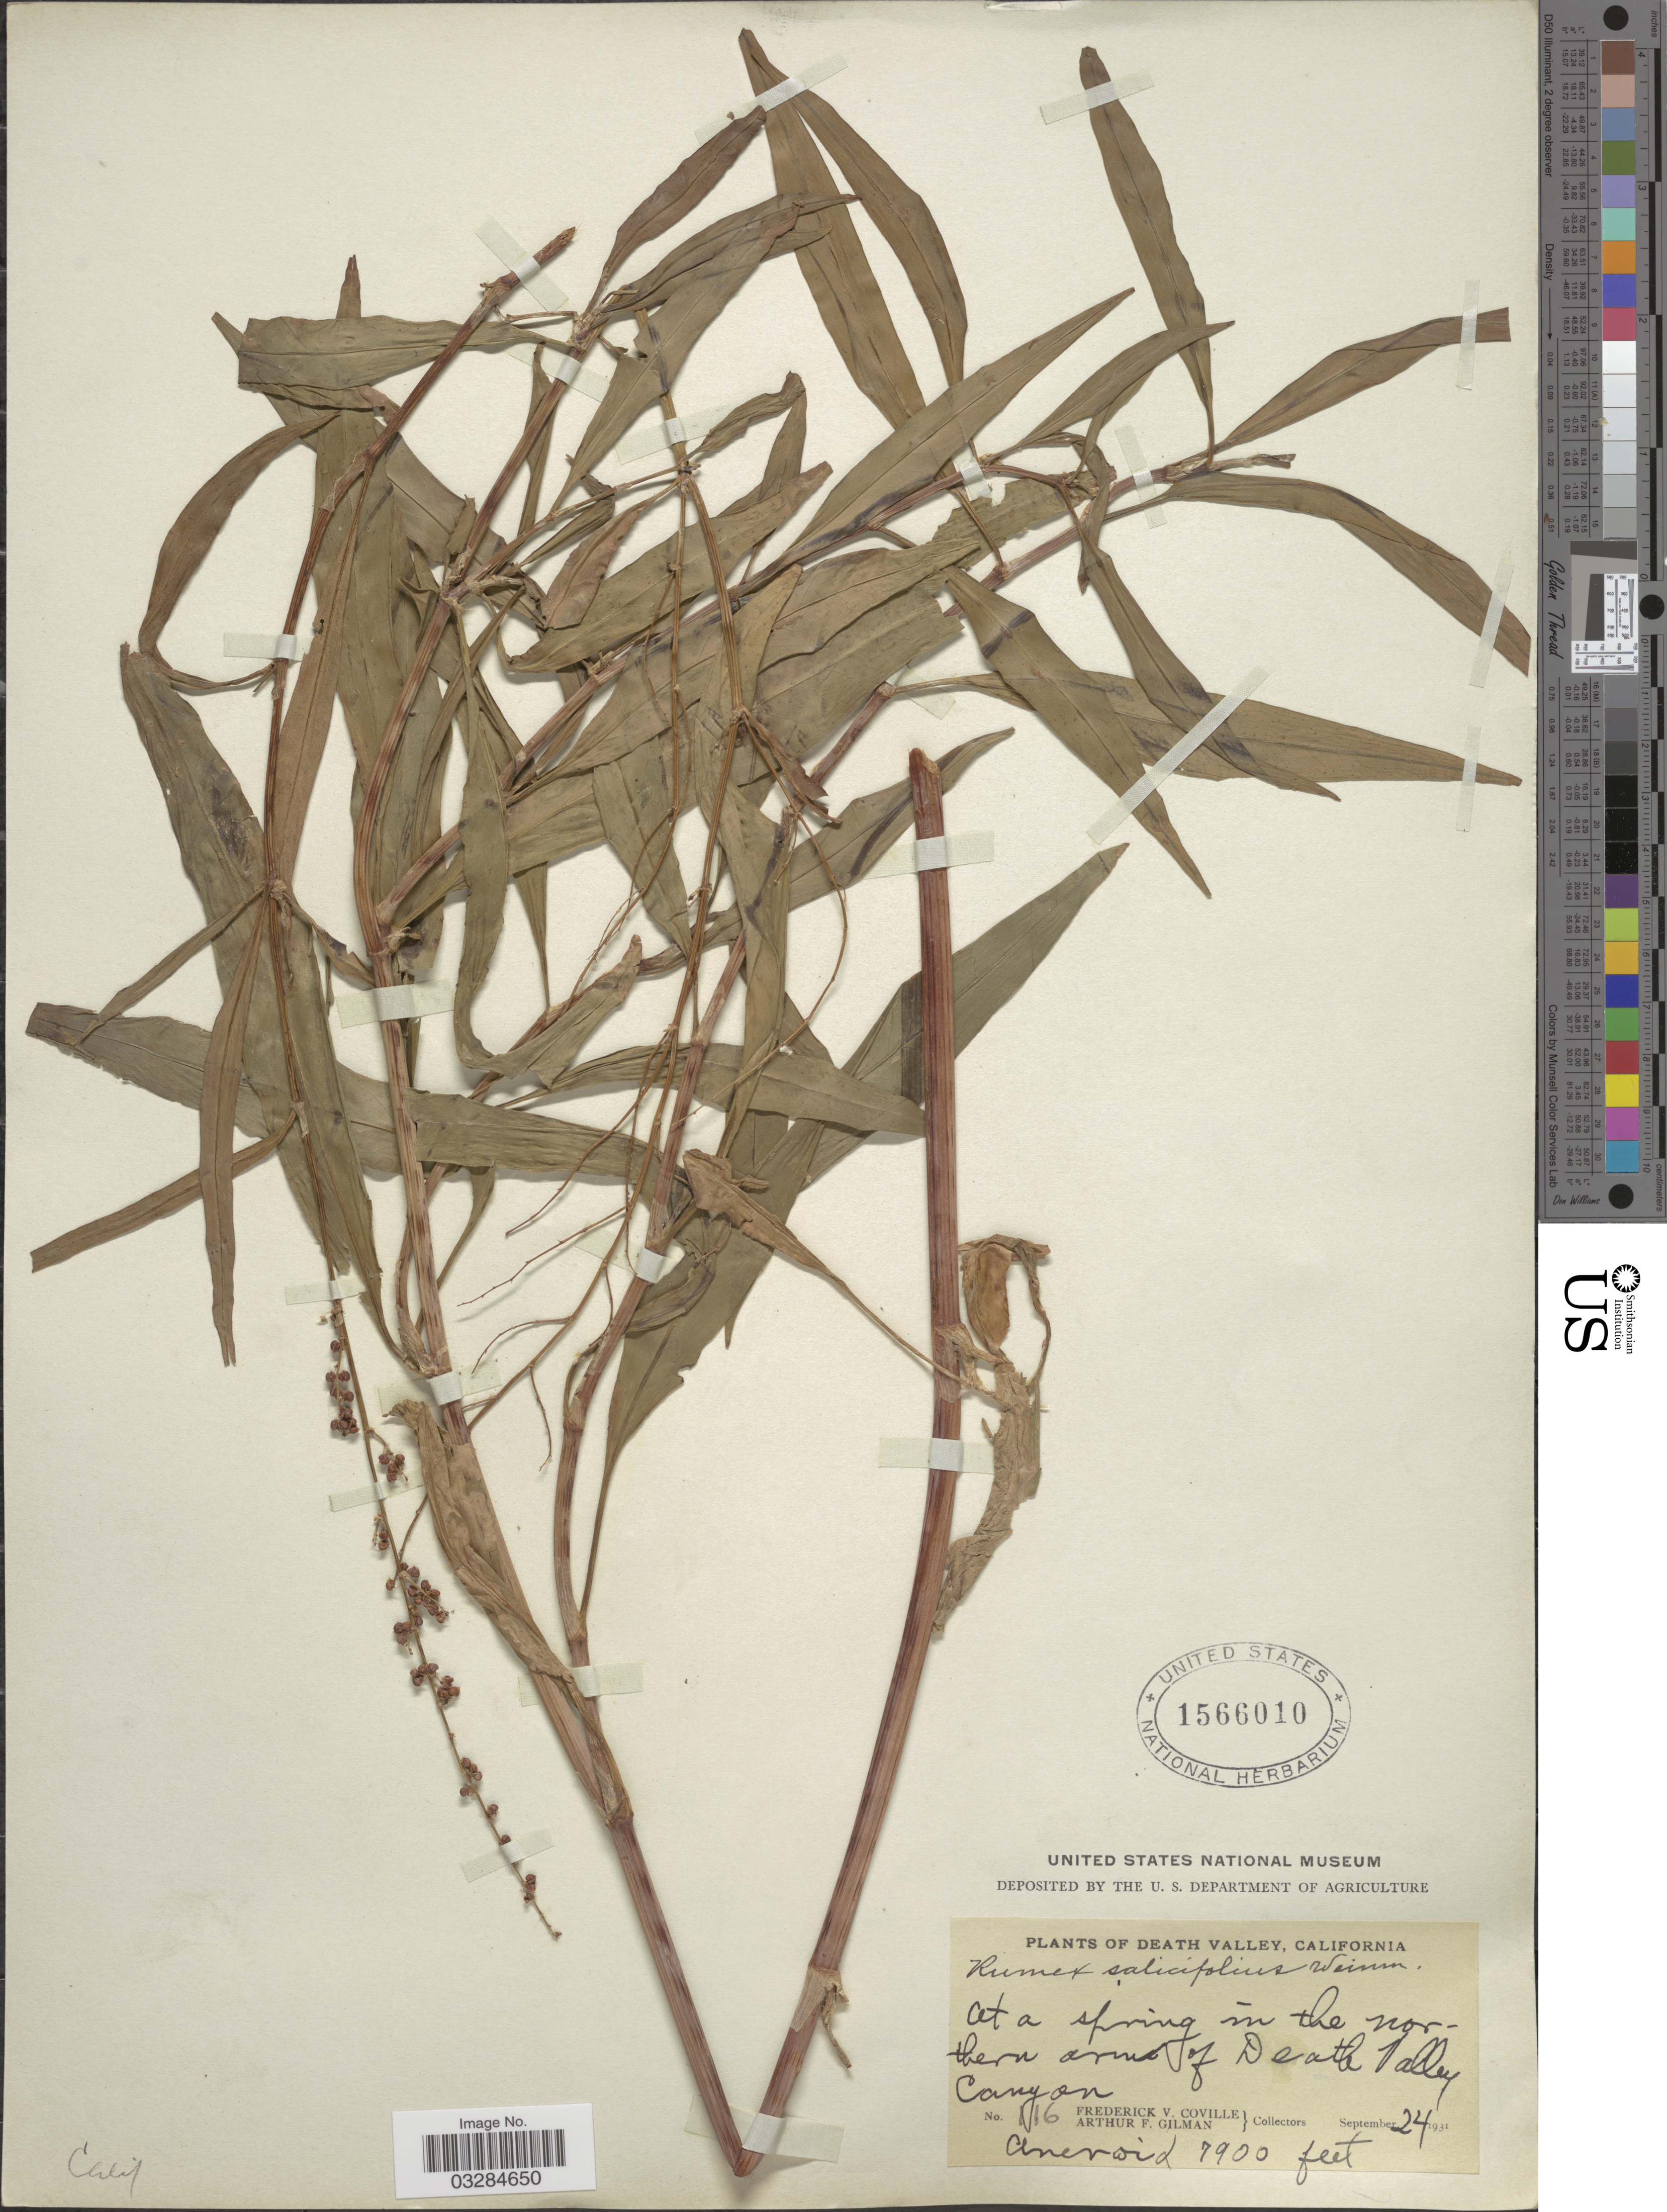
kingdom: Plantae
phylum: Tracheophyta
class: Magnoliopsida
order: Caryophyllales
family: Polygonaceae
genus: Rumex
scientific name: Rumex salicifolius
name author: Weinm.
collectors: F. V. Coville & A. Gilman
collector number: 116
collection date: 1931-09-24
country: United States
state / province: California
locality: Death Valley, at a spring in the northern arm of Death Valley Canyon.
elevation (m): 2408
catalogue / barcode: US 1566010